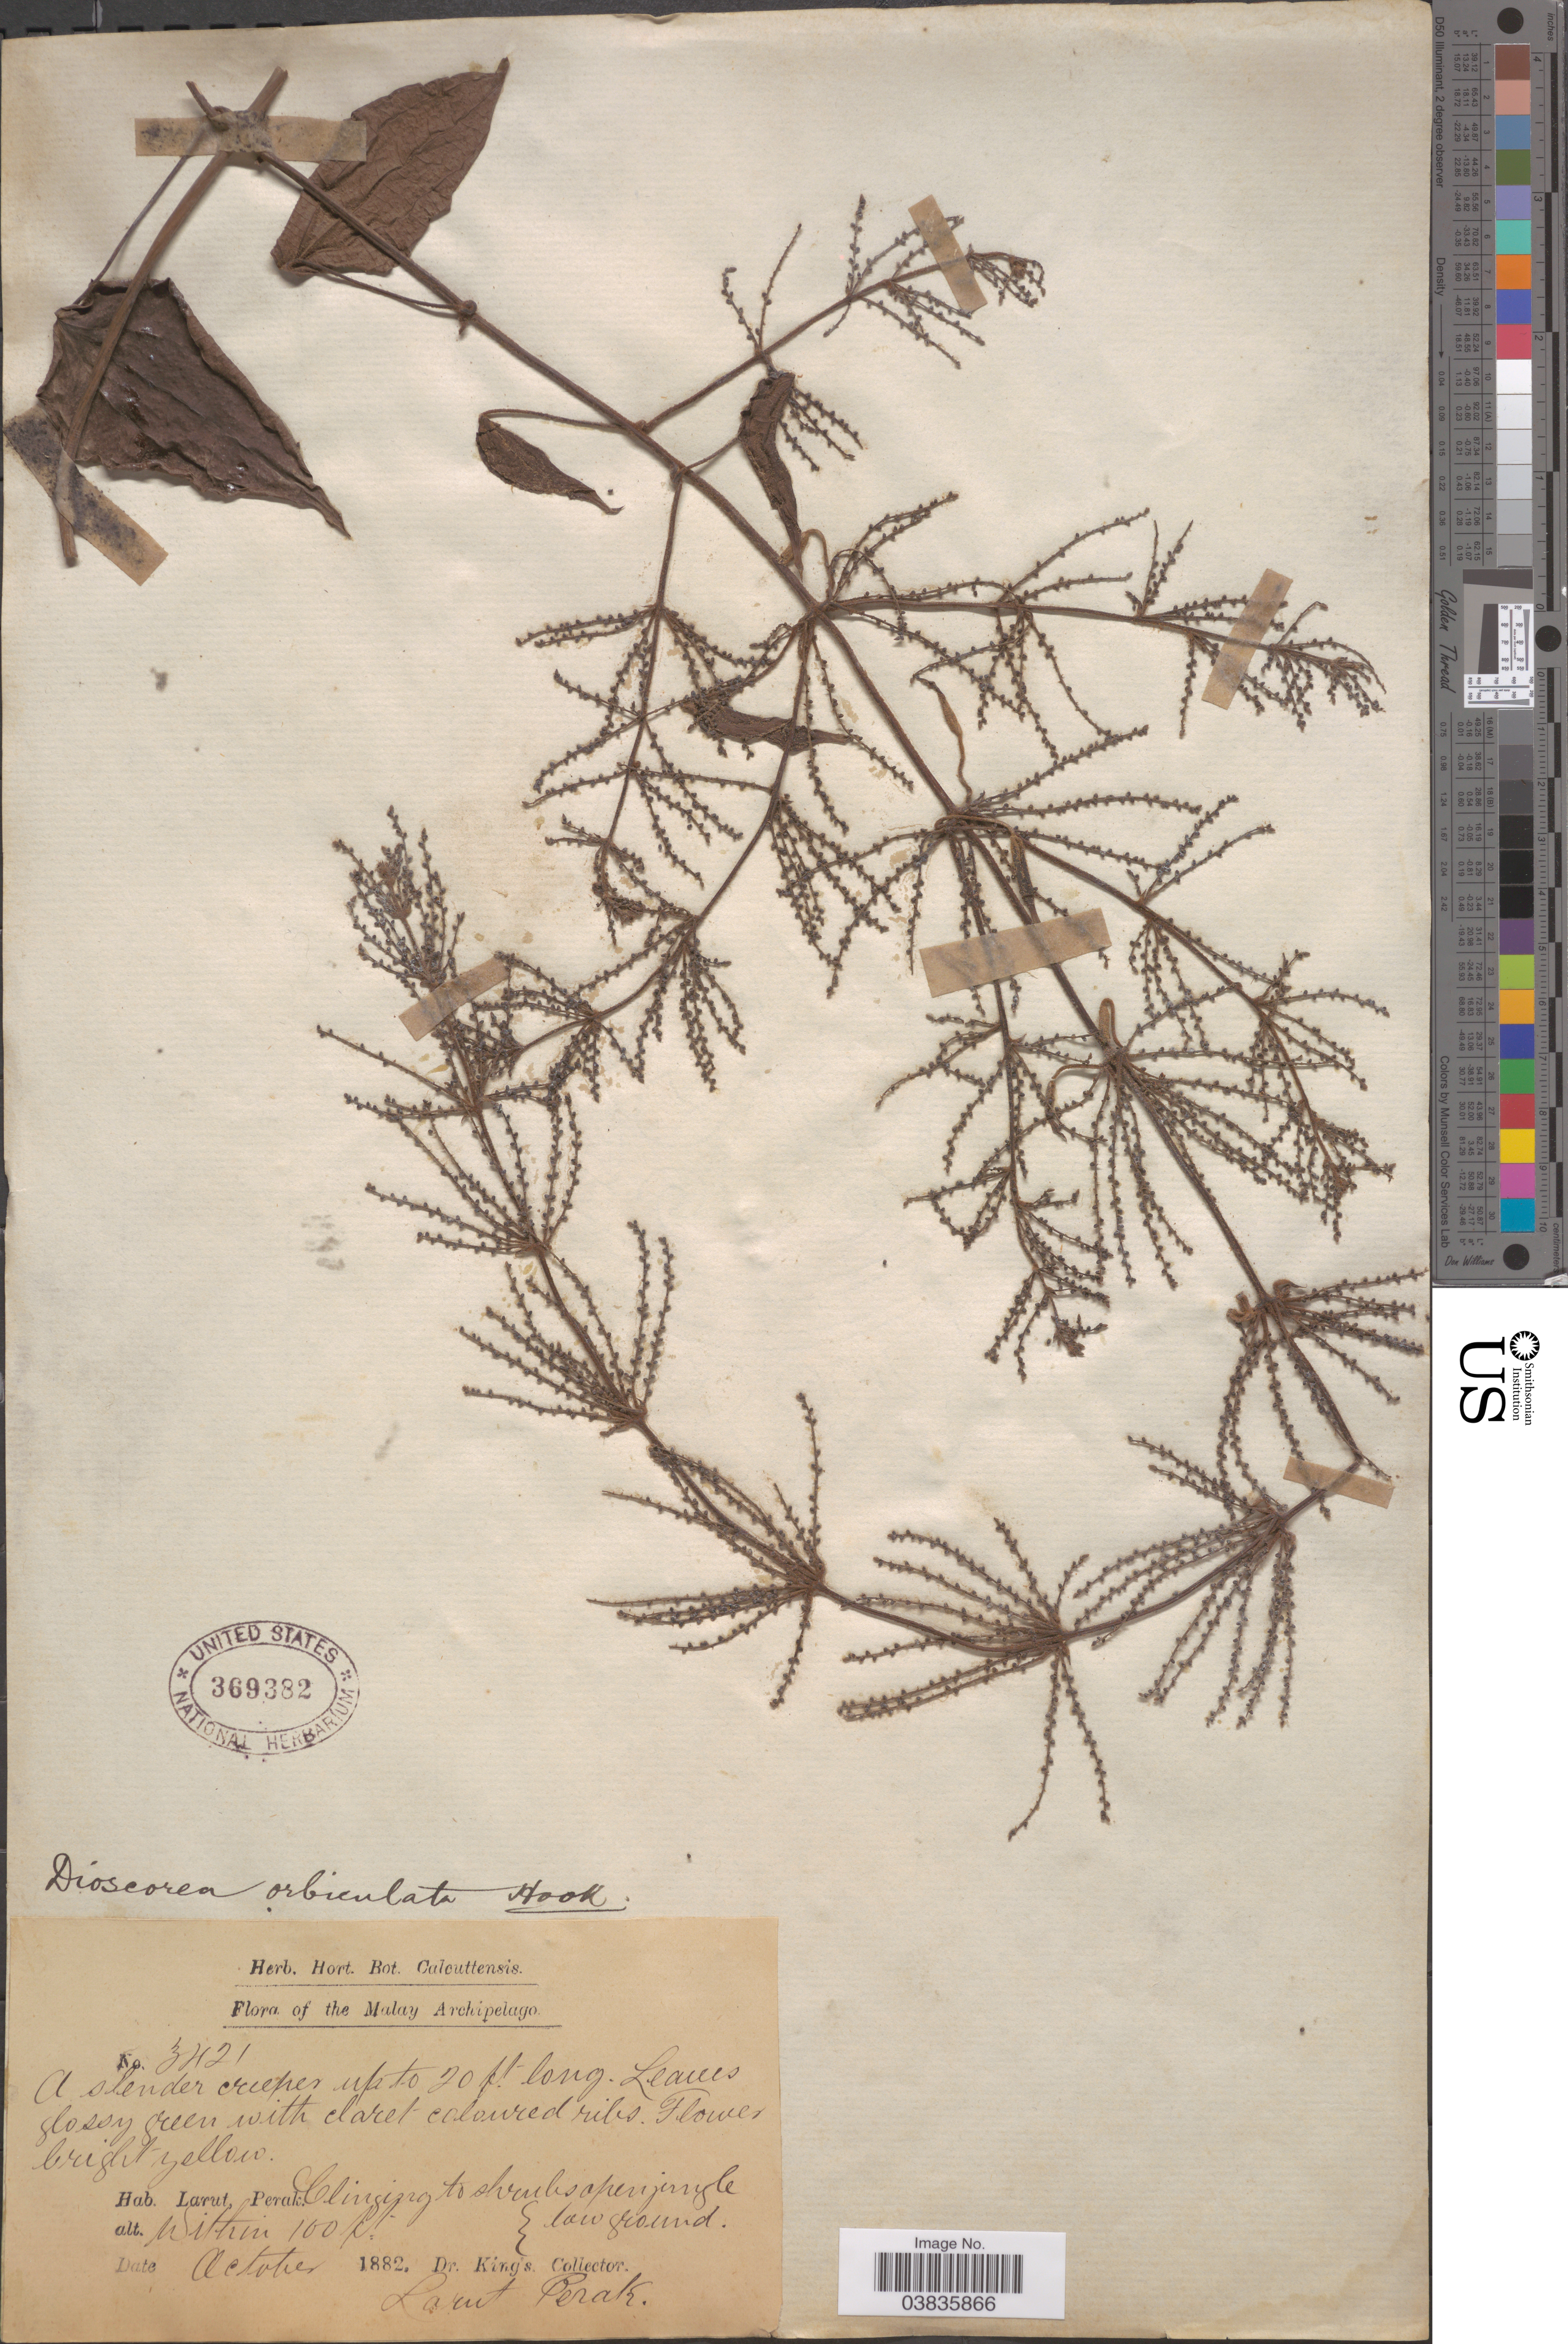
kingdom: Plantae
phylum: Tracheophyta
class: Liliopsida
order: Dioscoreales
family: Dioscoreaceae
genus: Dioscorea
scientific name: Dioscorea orbiculata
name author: Hook. f.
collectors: Dr. King's collector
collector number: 3421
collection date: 1882-10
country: Malaysia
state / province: Perak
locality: Malay Archipelago. Larut, Perak.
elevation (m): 30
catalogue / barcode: US 369382